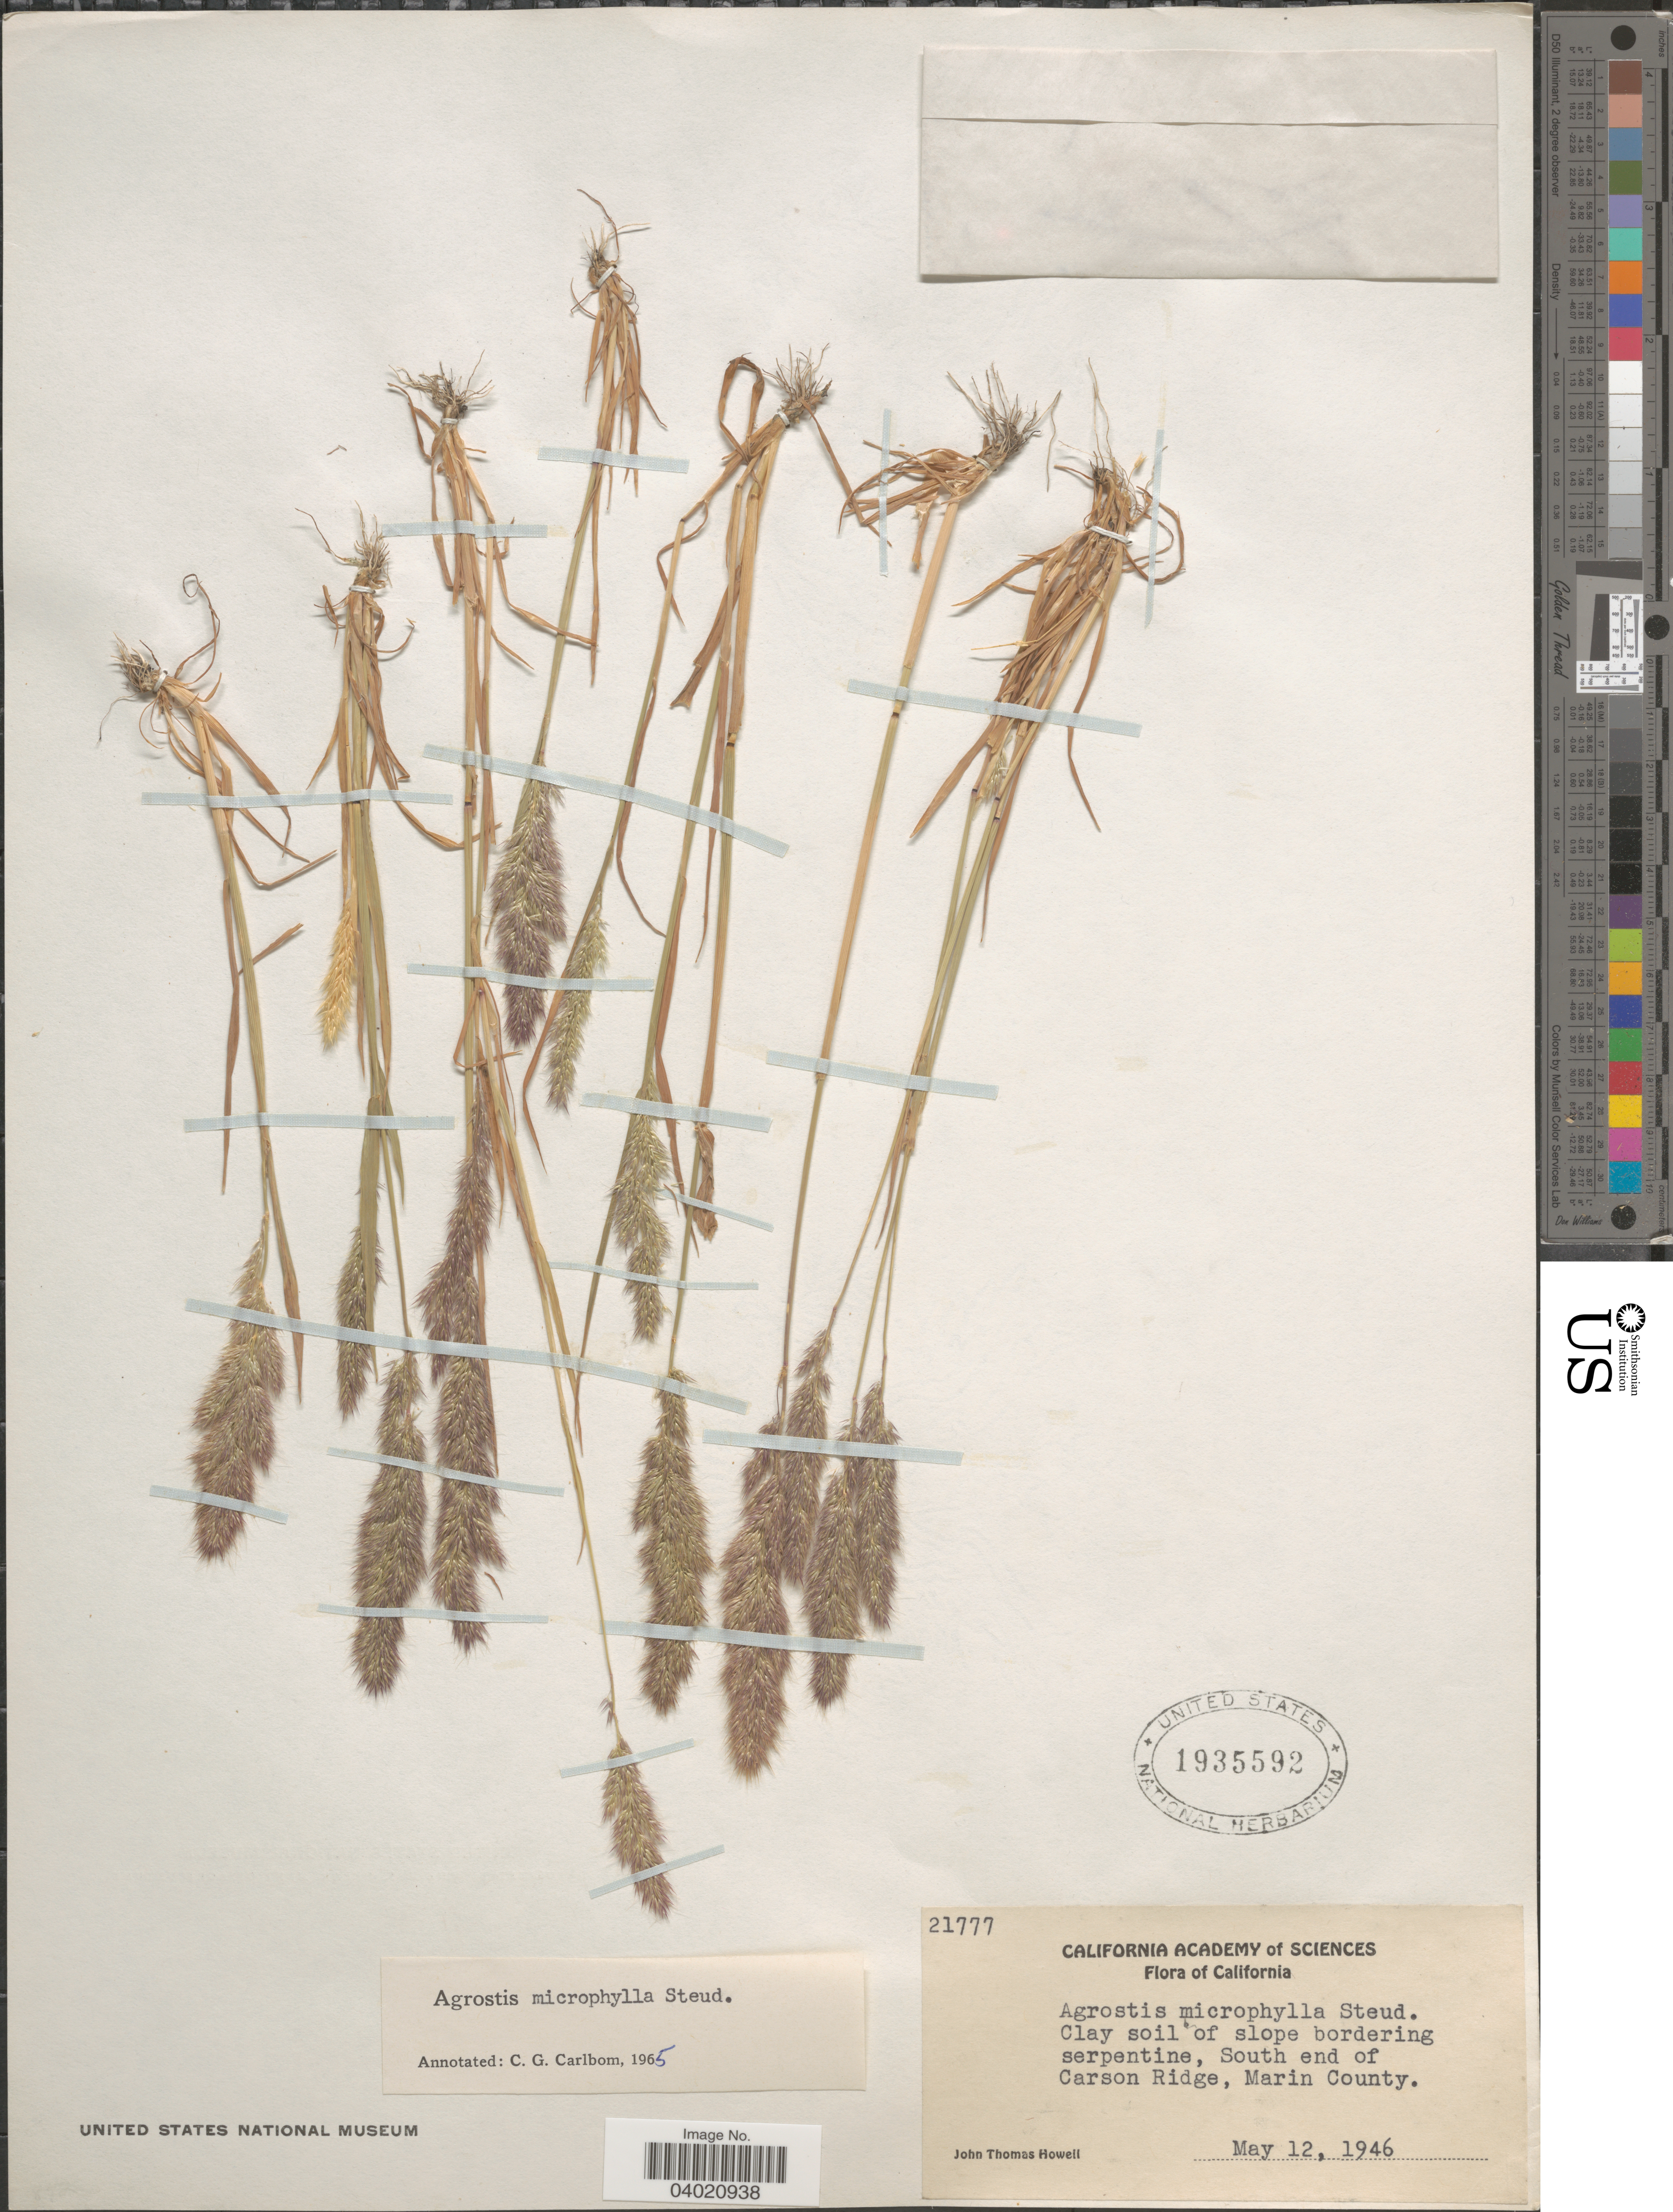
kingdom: Plantae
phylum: Tracheophyta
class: Liliopsida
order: Poales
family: Poaceae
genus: Agrostis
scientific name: Agrostis microphylla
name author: Steud.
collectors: J. T. Howell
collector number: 21777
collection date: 1946-05-12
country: United States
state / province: California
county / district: Marin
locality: South end of Carson Ridge, Marin County.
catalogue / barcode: US 1935592